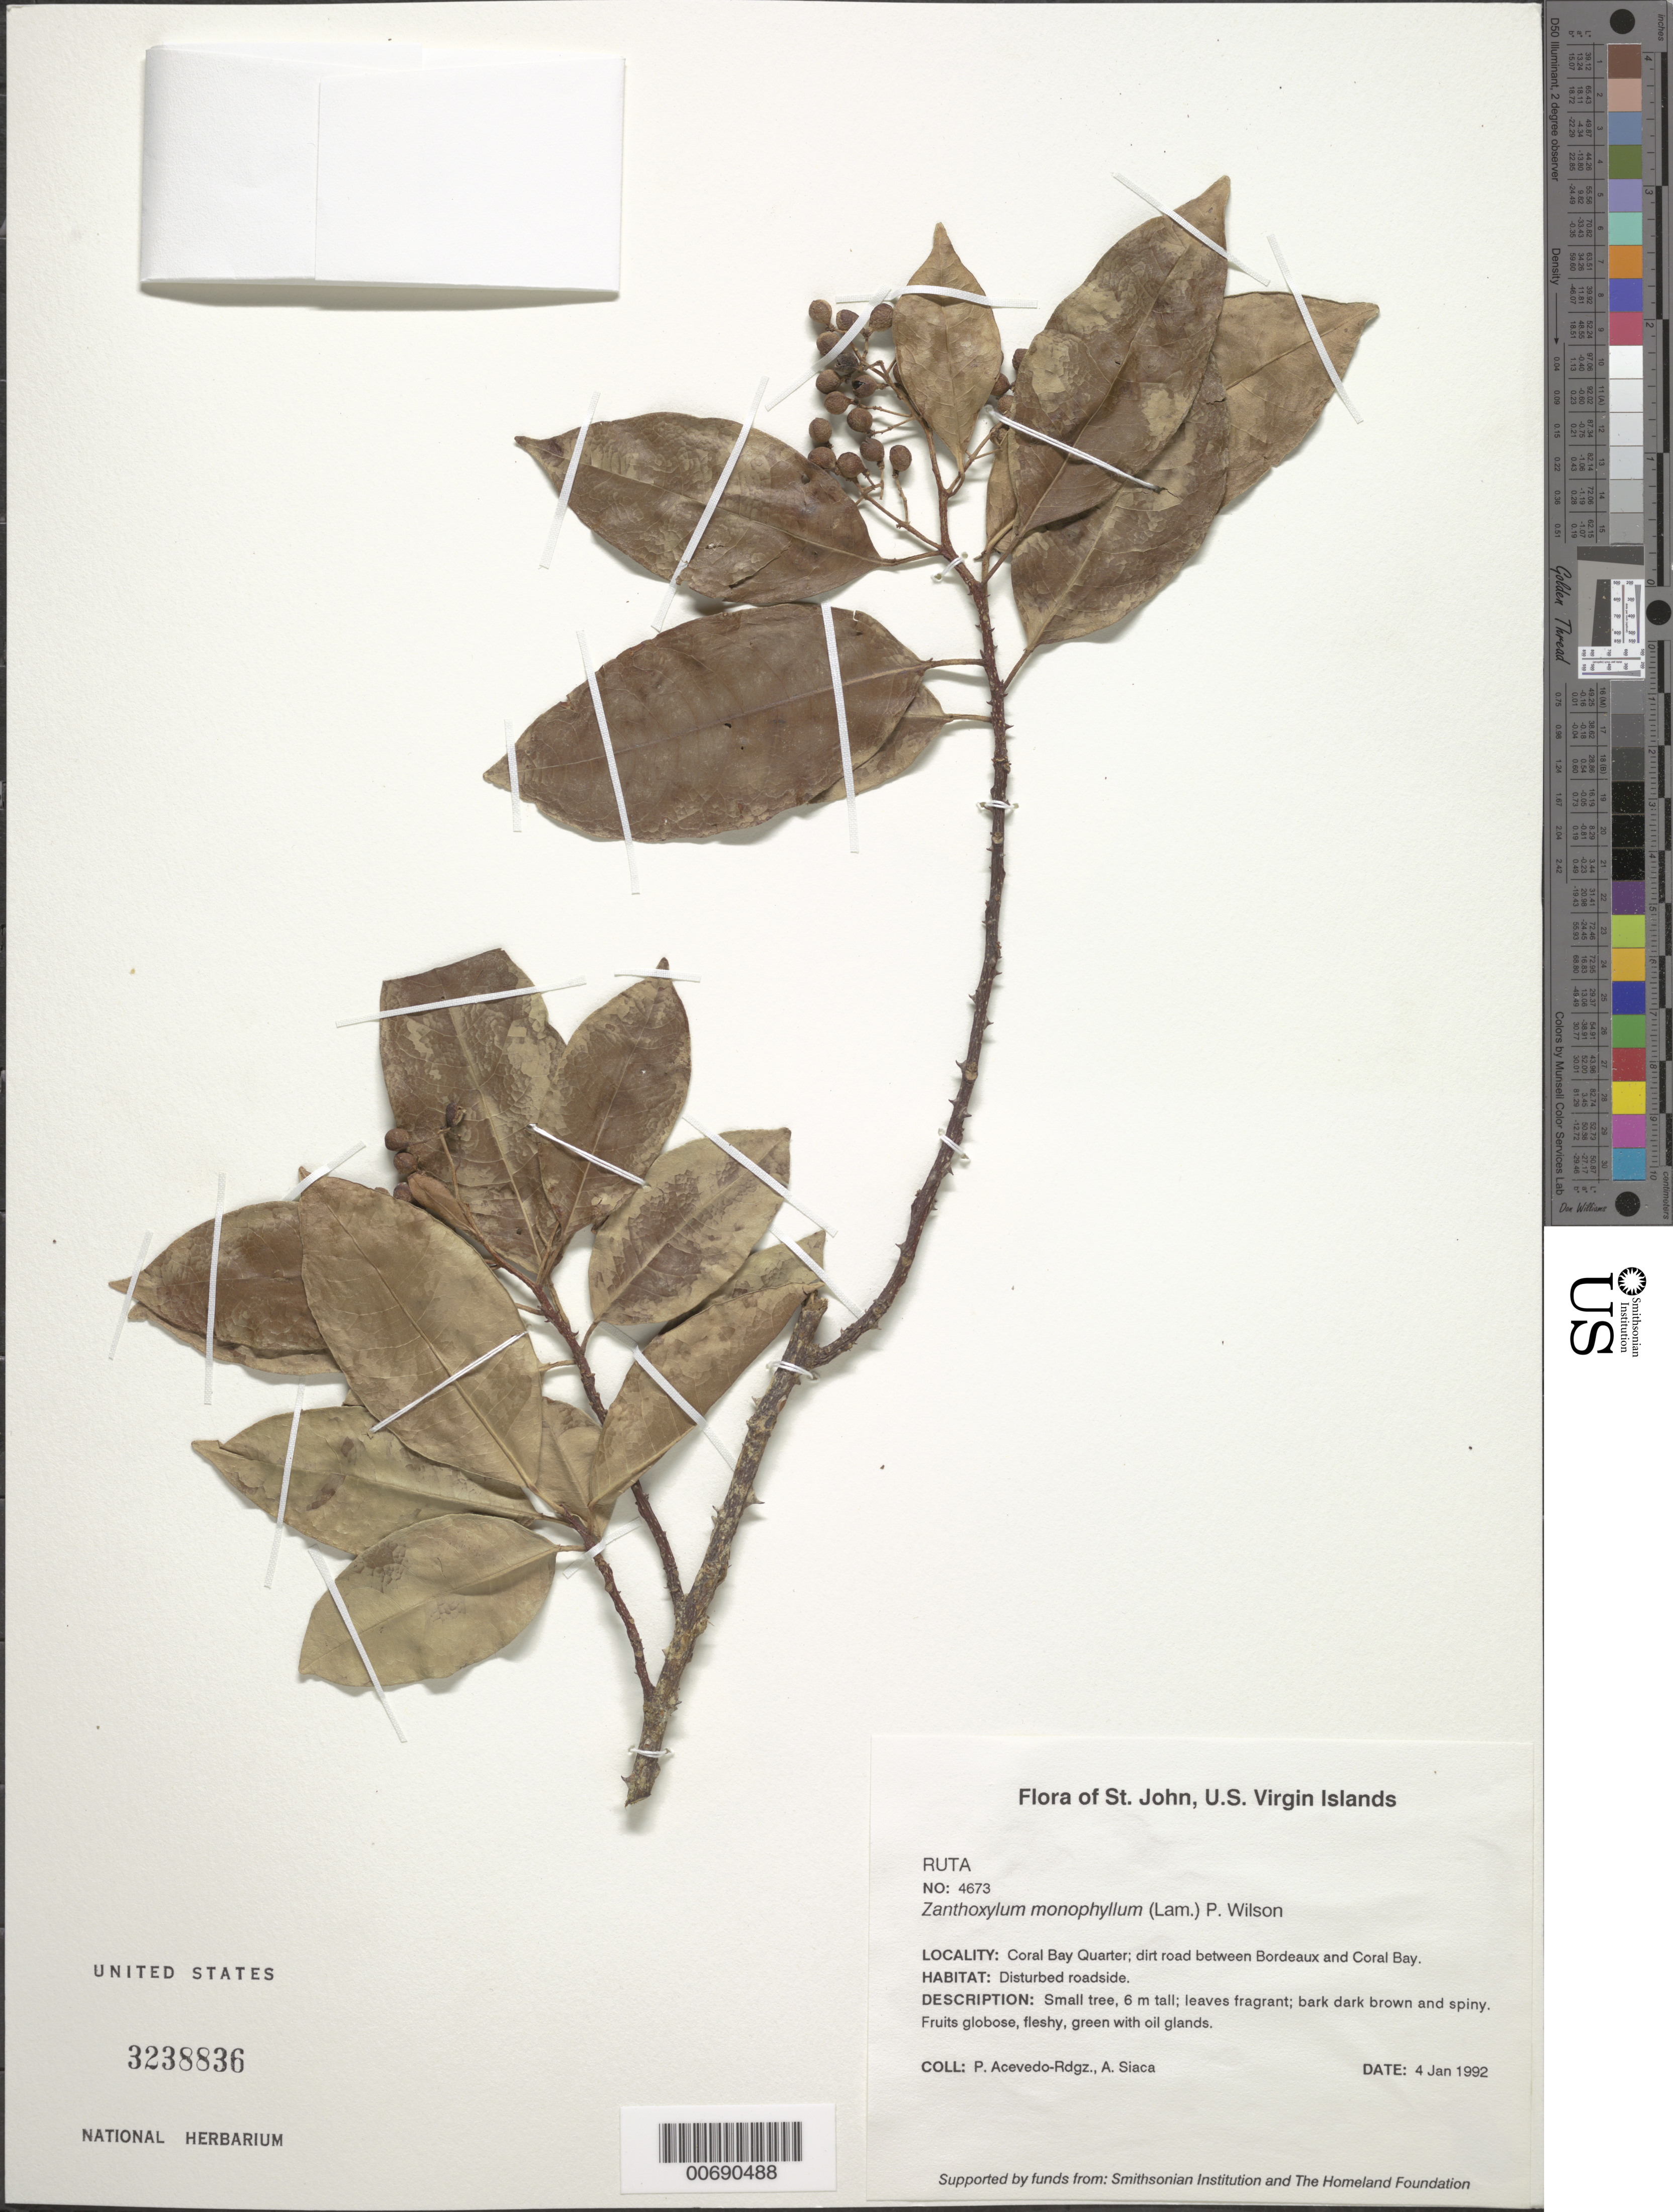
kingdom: Plantae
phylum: Tracheophyta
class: Magnoliopsida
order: Sapindales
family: Rutaceae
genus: Zanthoxylum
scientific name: Zanthoxylum monophyllum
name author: (Lam.) P. Wilson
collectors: P. Acevedo-Rodr. & A. Siaca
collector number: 4673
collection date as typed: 04 Jan 1992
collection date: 1992-01-04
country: U.S. Virgin Islands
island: St. John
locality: Coral Bay Quarter; dirt road between Bordeaux and Coral Bay.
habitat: Disturbed roadside.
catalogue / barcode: US 3238836